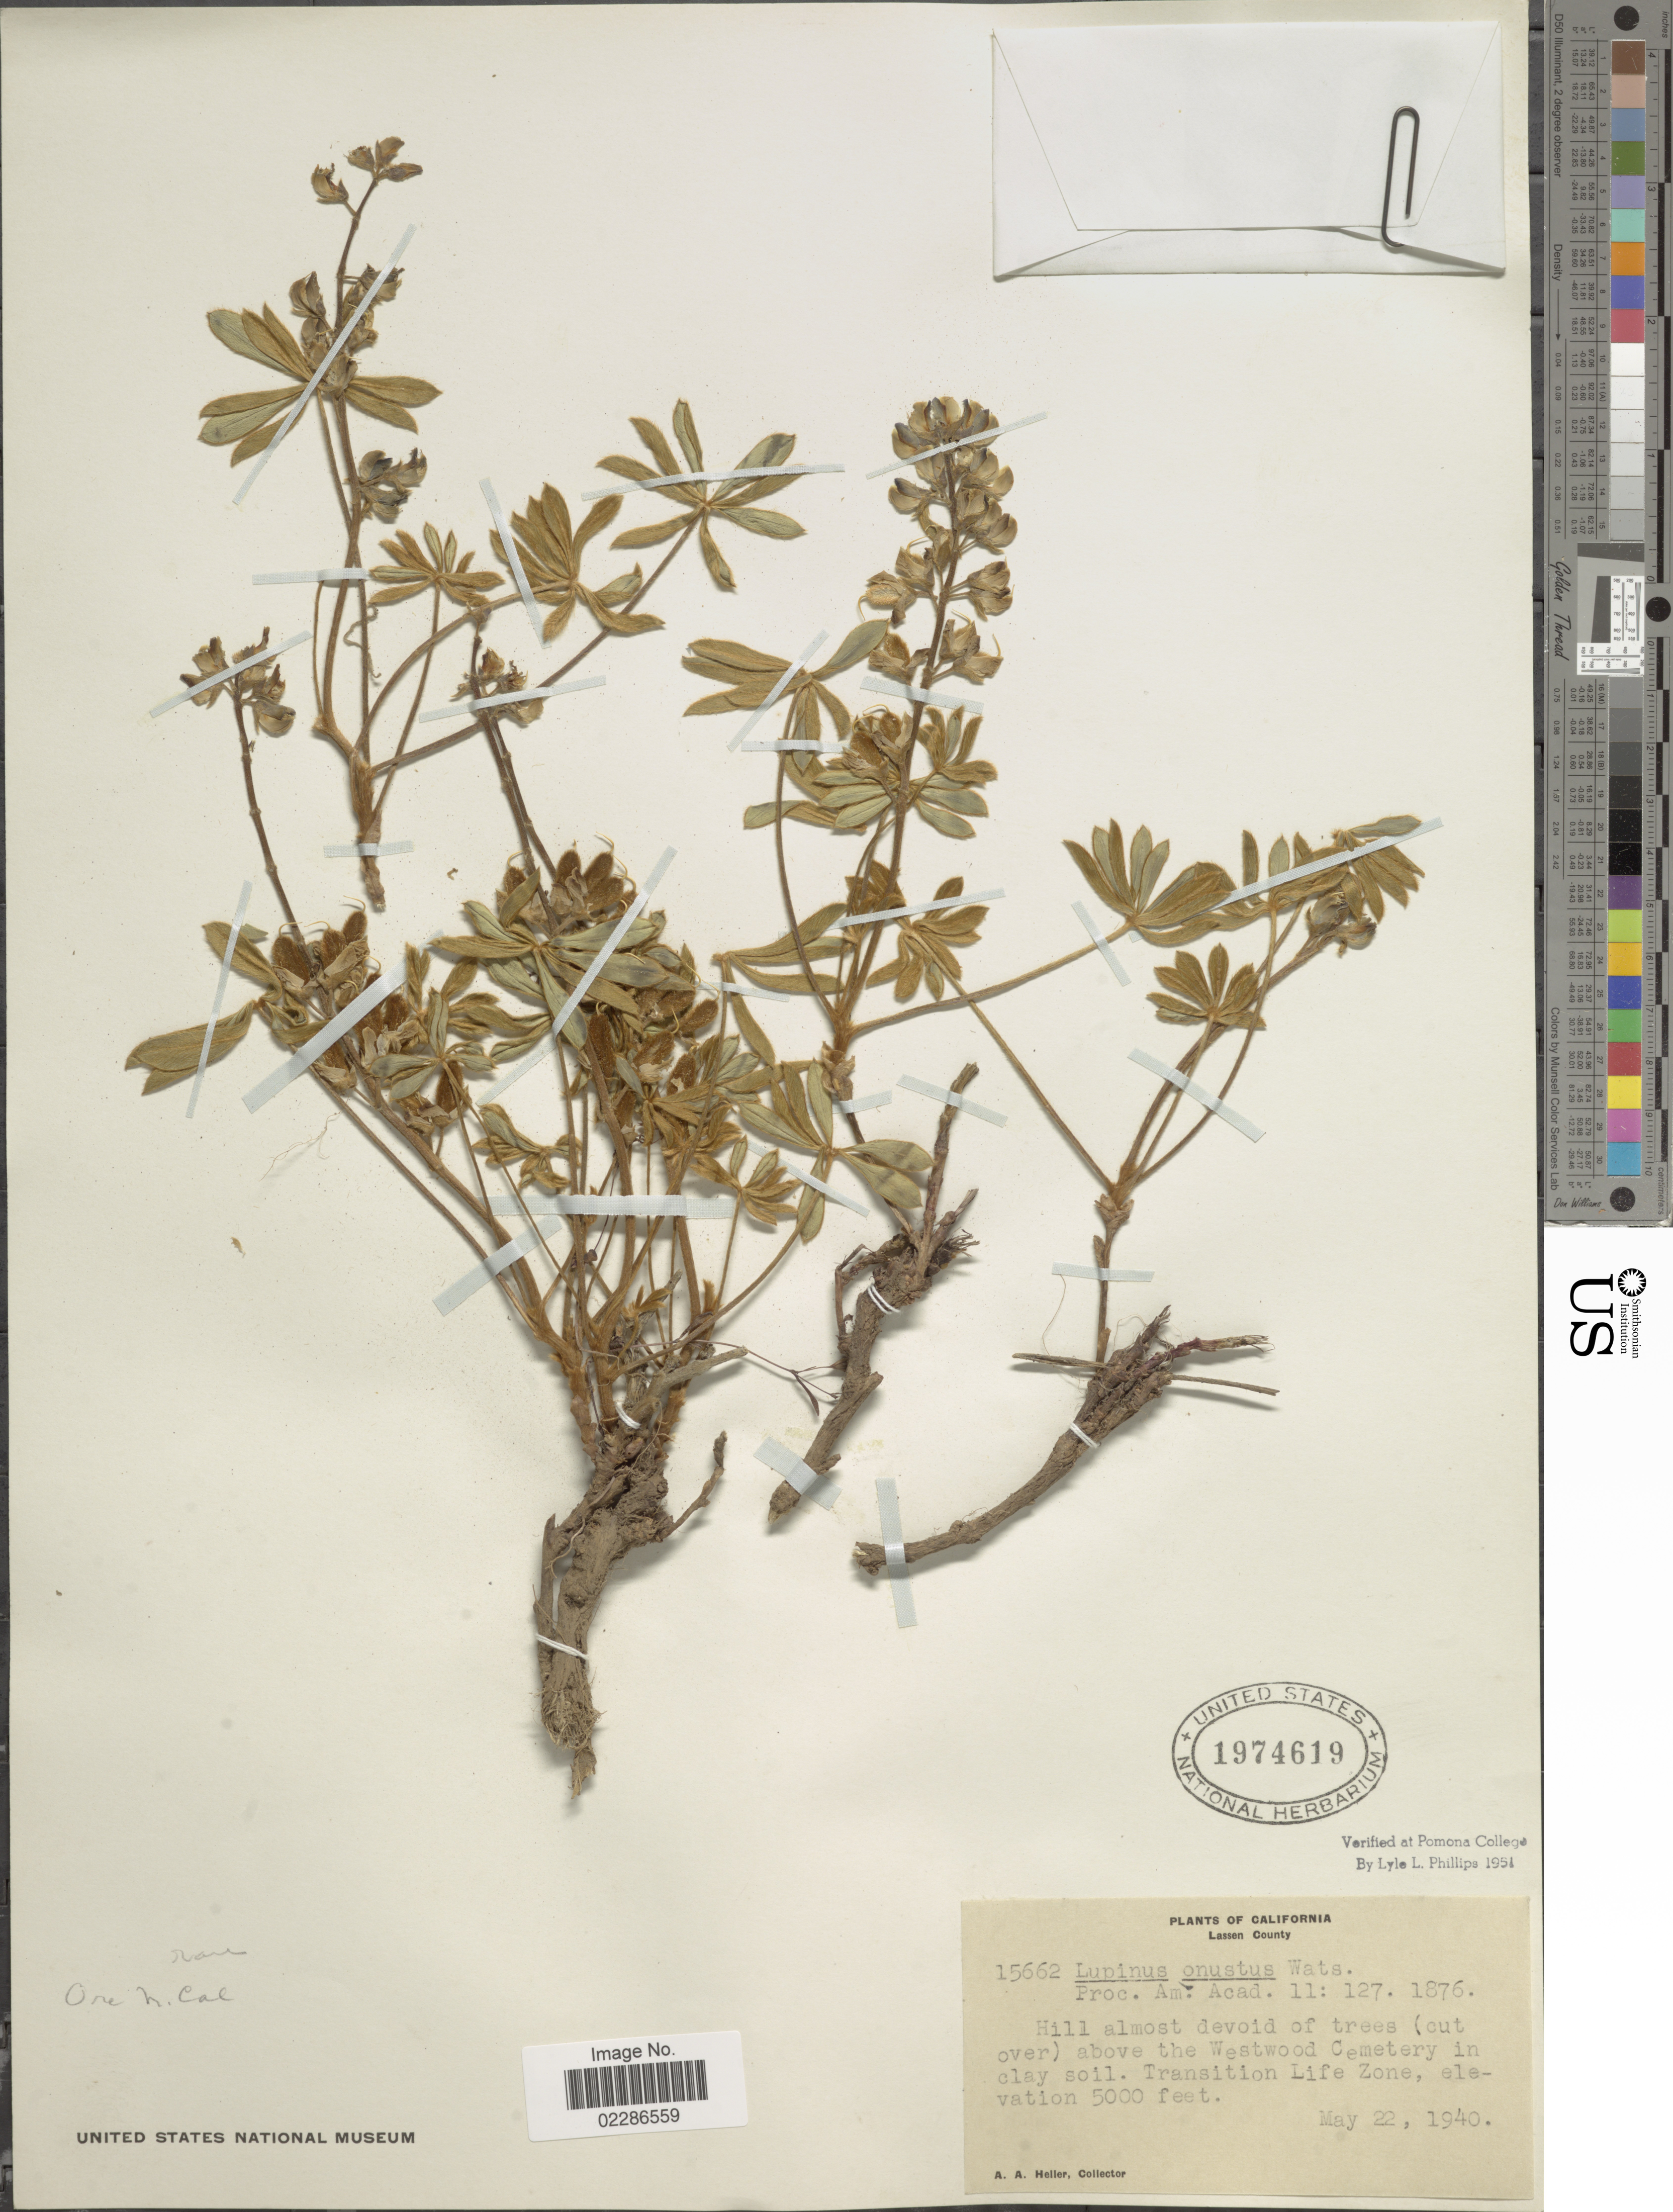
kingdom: Plantae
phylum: Tracheophyta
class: Magnoliopsida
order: Fabales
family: Fabaceae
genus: Lupinus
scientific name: Lupinus onustus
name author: S. Watson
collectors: A. A. Heller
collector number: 15662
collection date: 1940-05-22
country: United States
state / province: California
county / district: Lassen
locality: Lassen County, Hill almost devoid of trees (cut over) above the Westwood Cemetery in clay soil. Transition Life Zone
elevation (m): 1524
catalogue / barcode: US 1974619